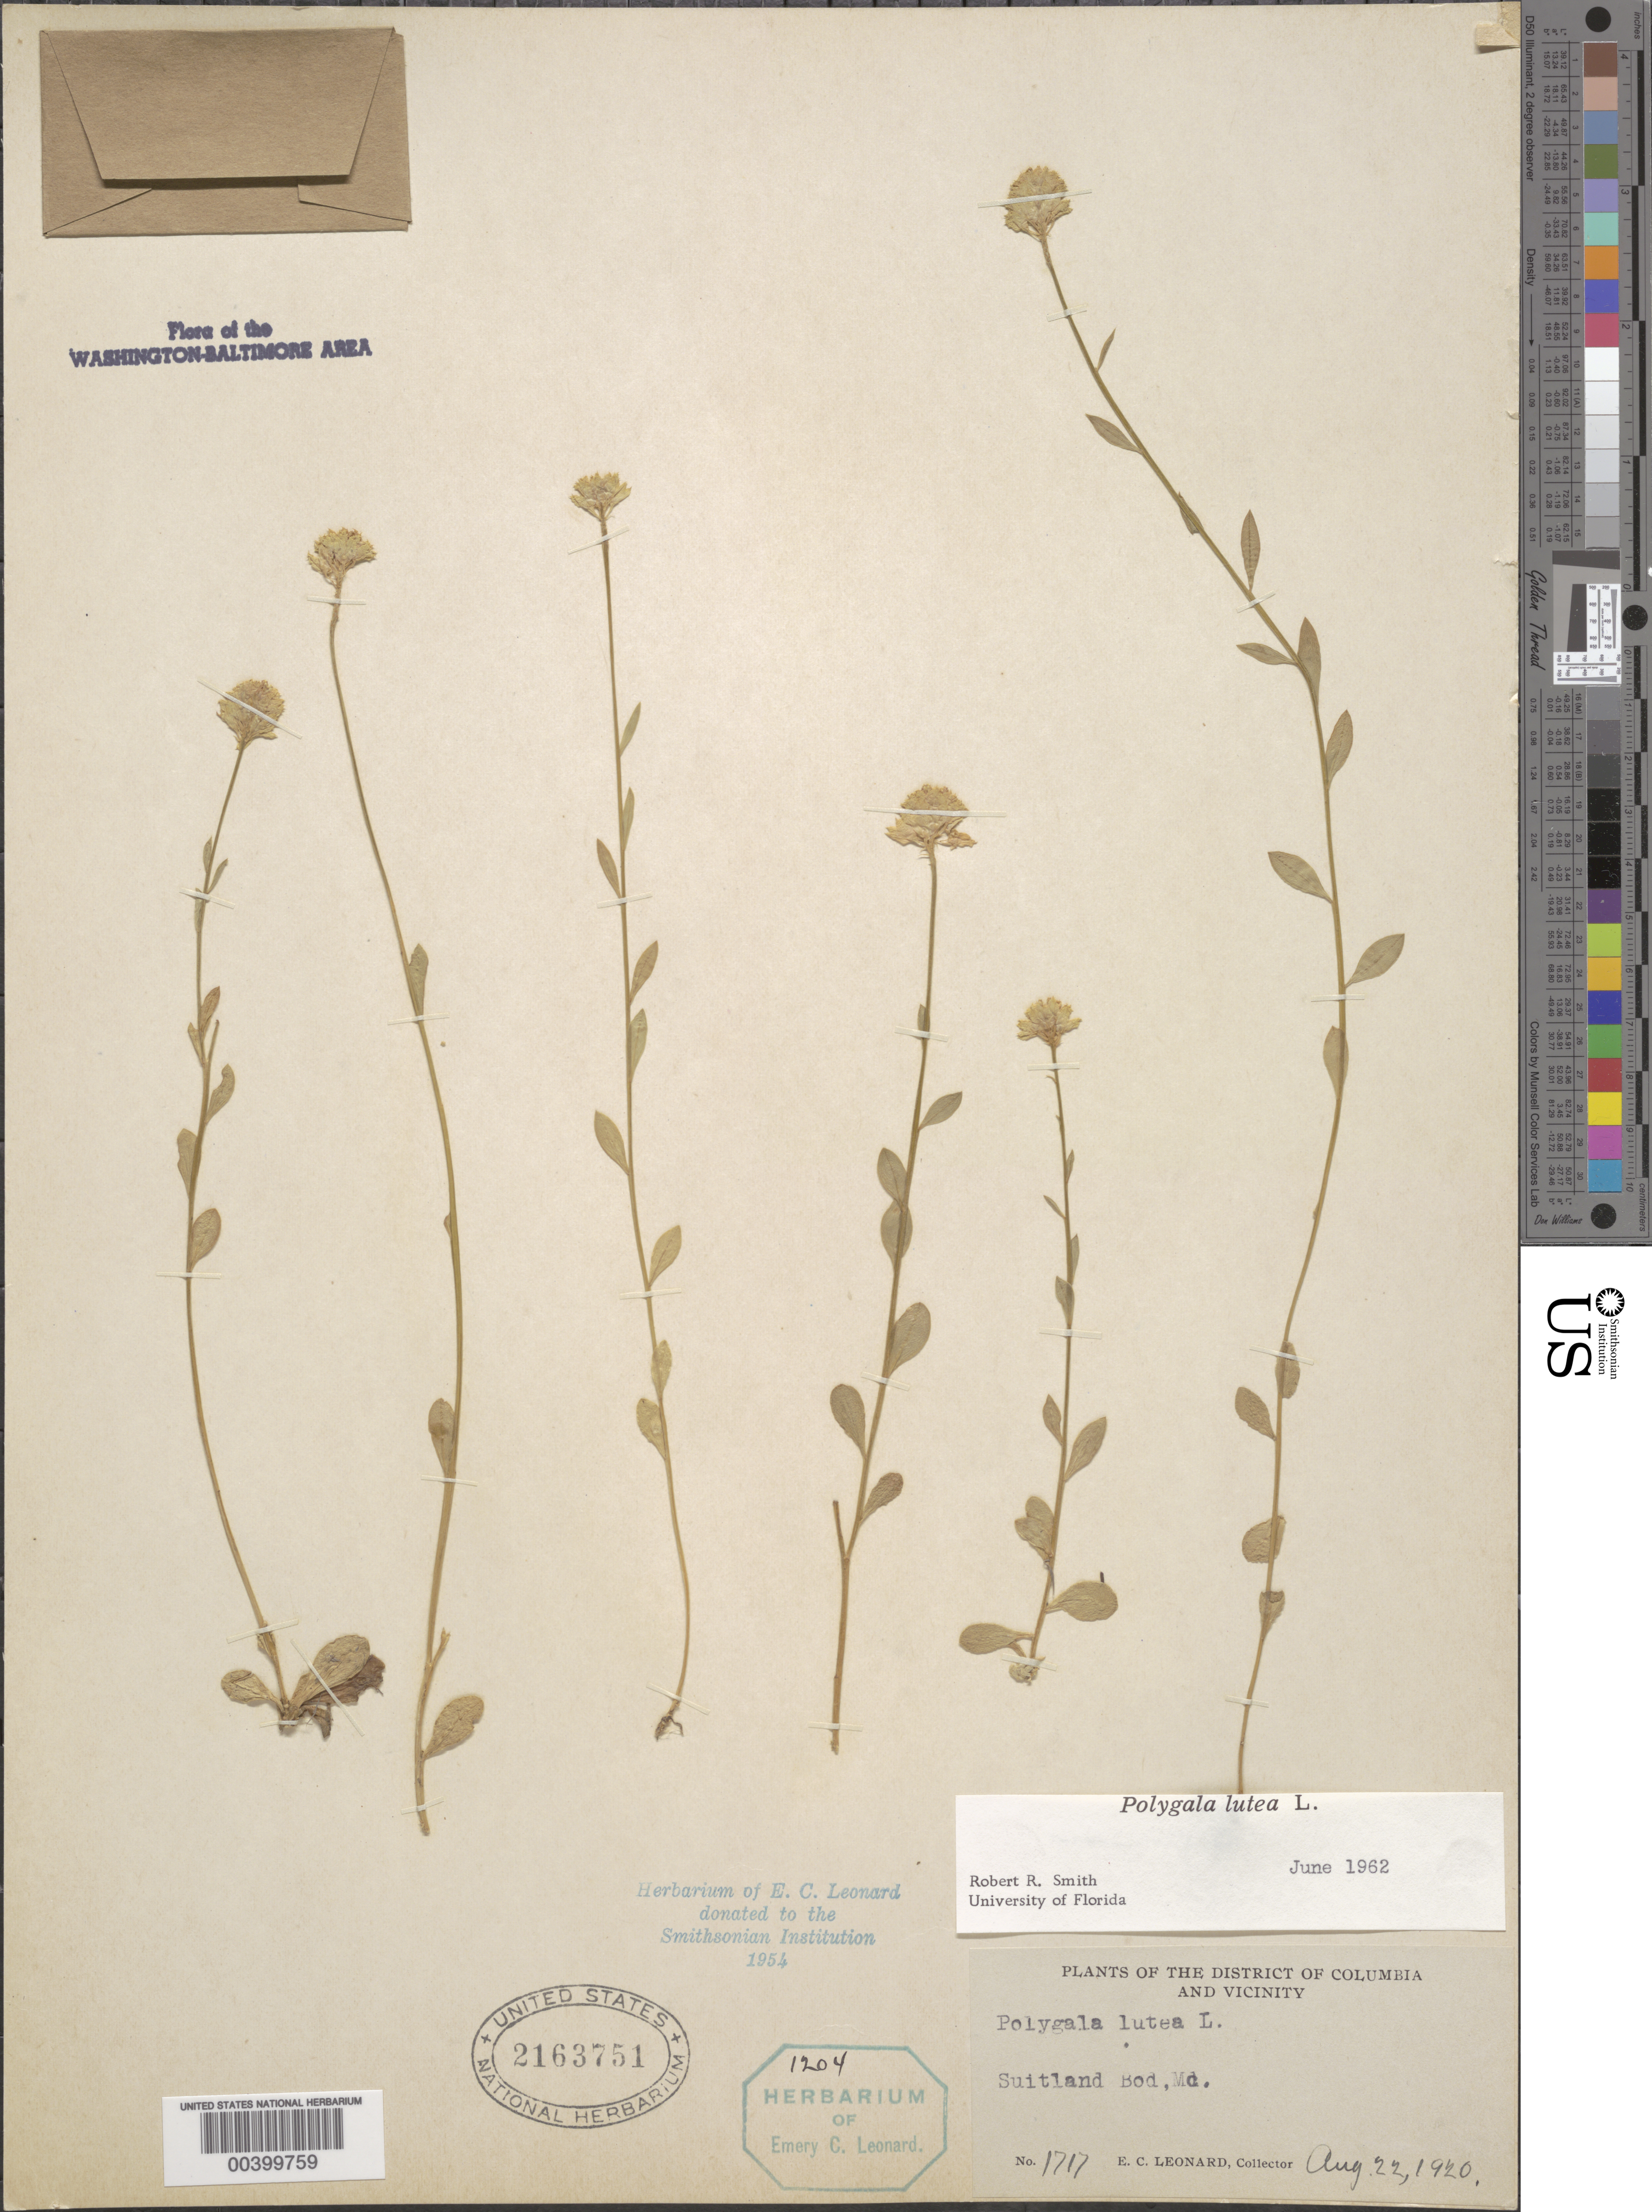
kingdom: Plantae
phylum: Tracheophyta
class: Magnoliopsida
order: Fabales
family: Polygalaceae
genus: Polygala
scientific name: Polygala lutea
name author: L.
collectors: E. C. Leonard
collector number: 1717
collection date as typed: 22 Aug 1920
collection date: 1920-08-22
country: United States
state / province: Maryland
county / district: Prince George's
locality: Suitland Bog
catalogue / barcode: US 2163751